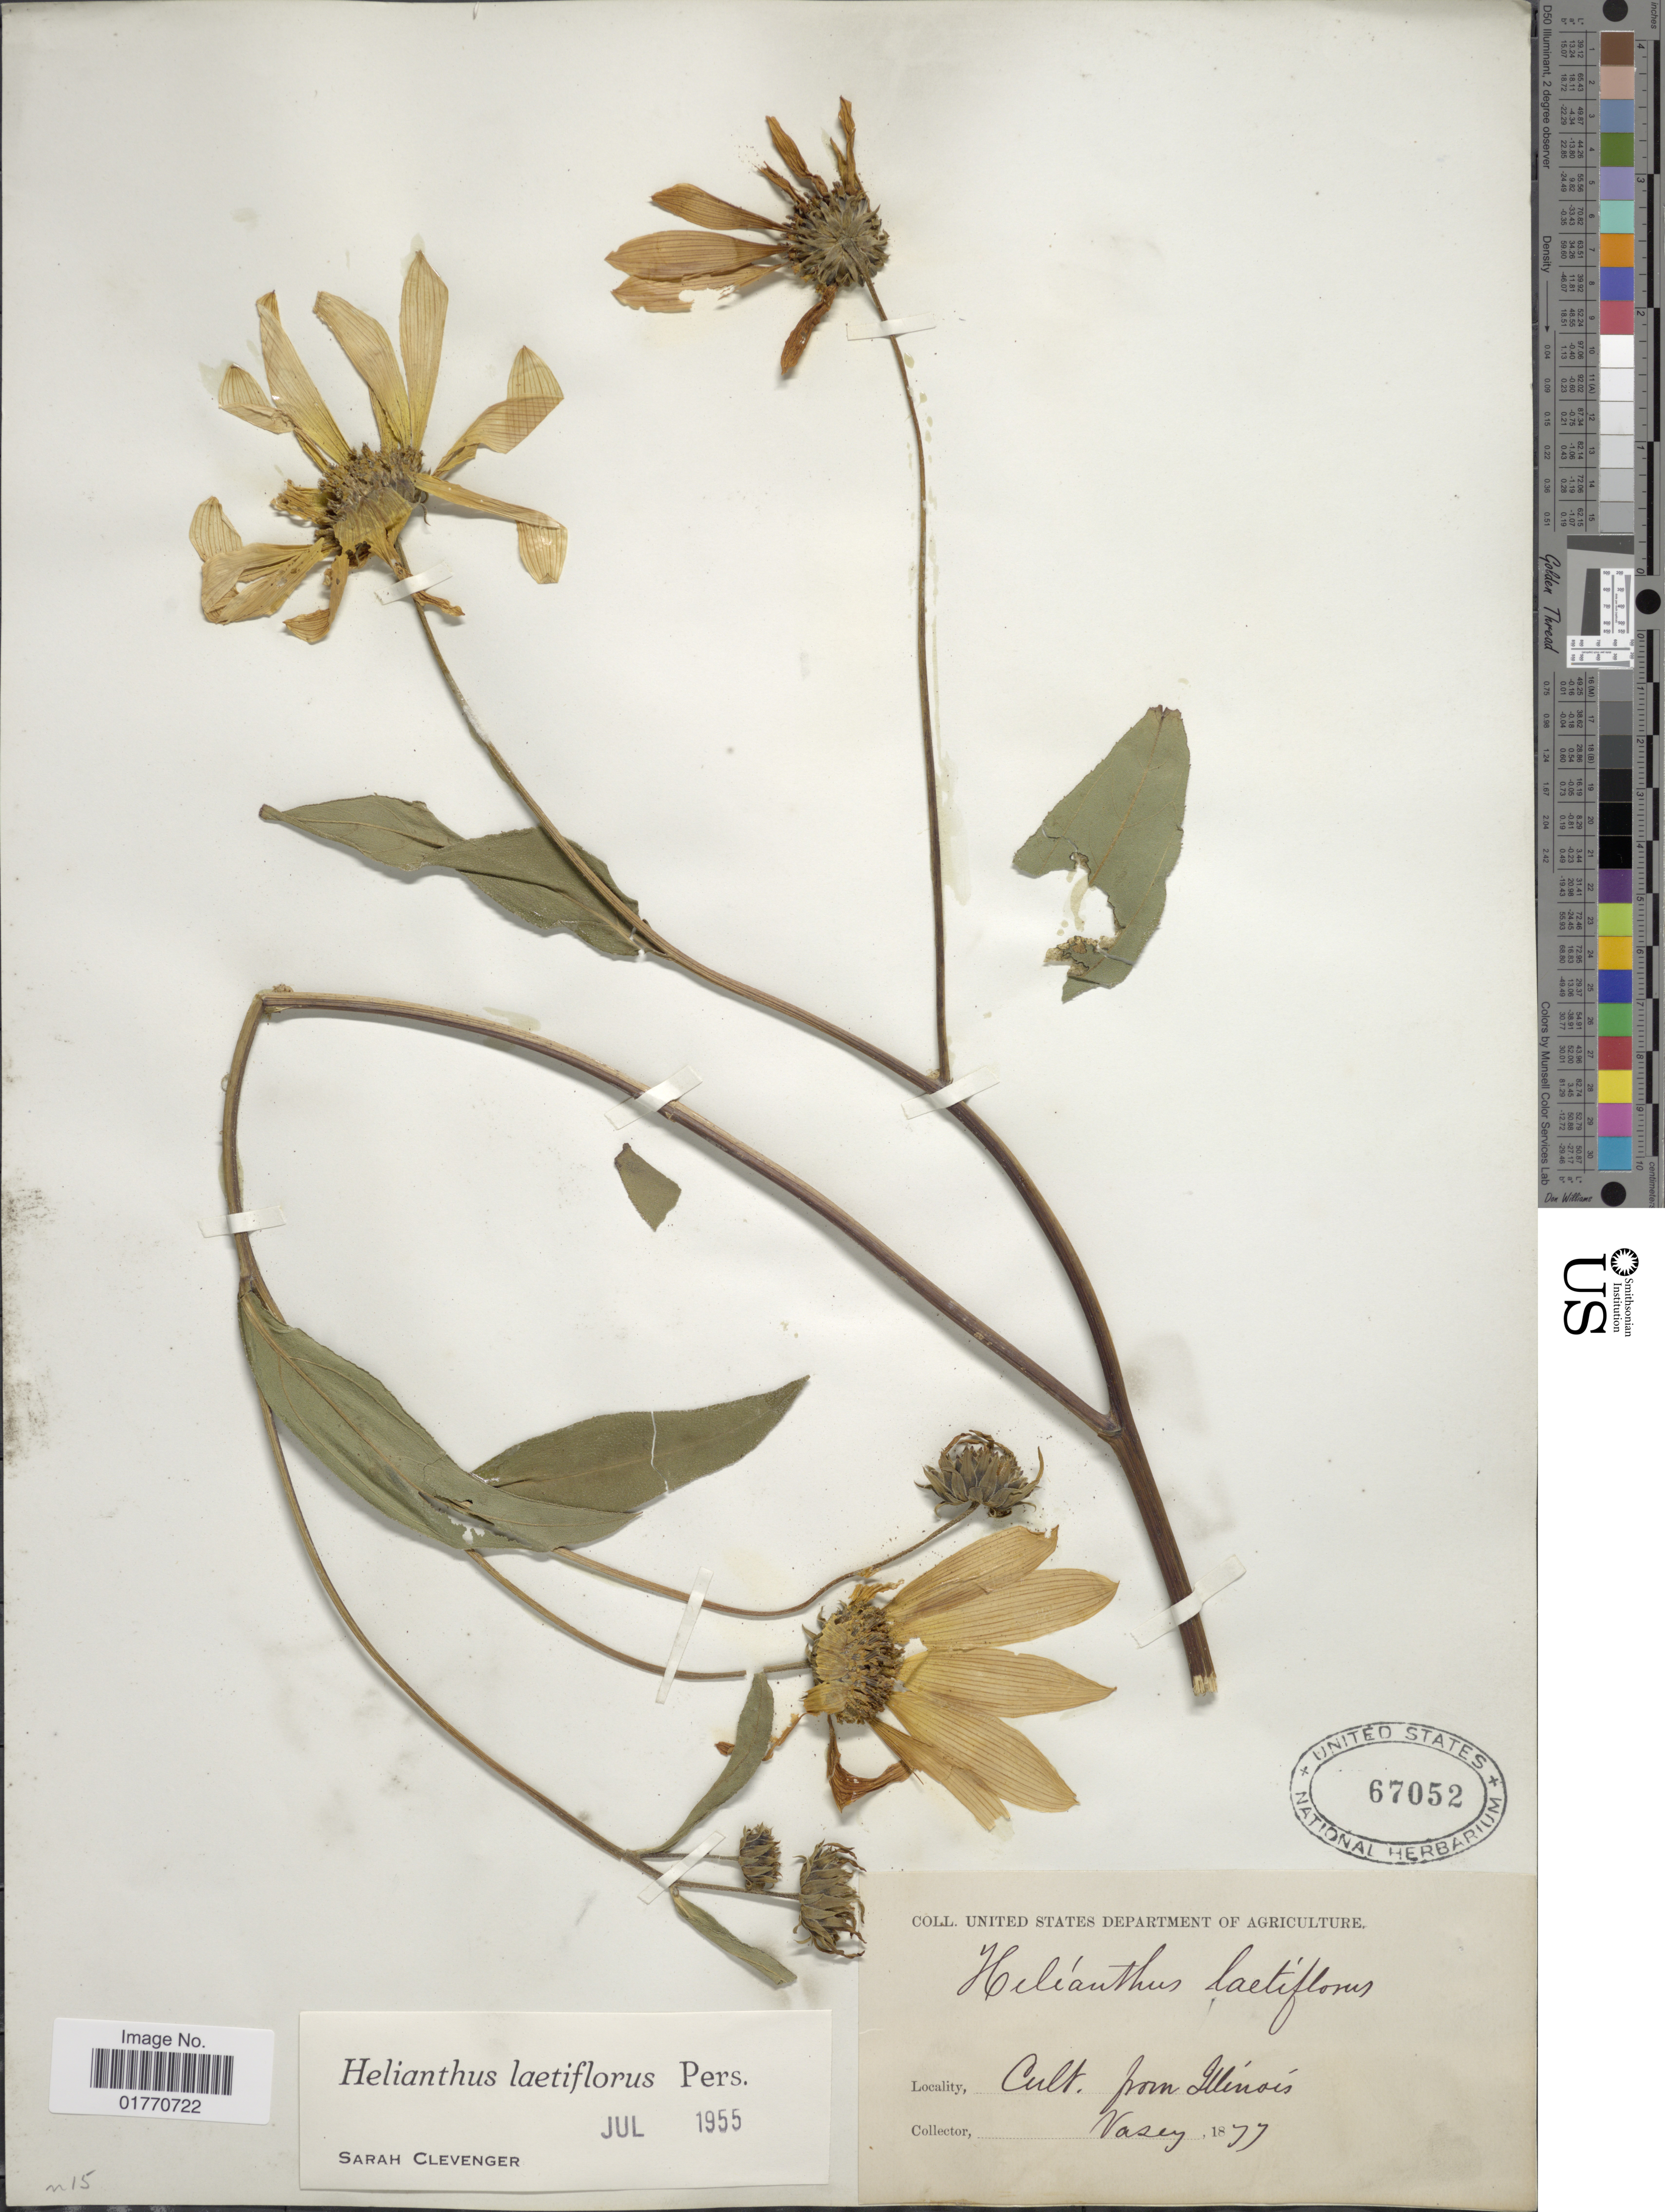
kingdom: Plantae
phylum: Tracheophyta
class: Magnoliopsida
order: Asterales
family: Asteraceae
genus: Helianthus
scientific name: Helianthus laetiflorus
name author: Pers.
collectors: Vasey, --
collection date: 1877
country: United States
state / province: Illinois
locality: Cult from Illinois.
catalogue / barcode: US 67052